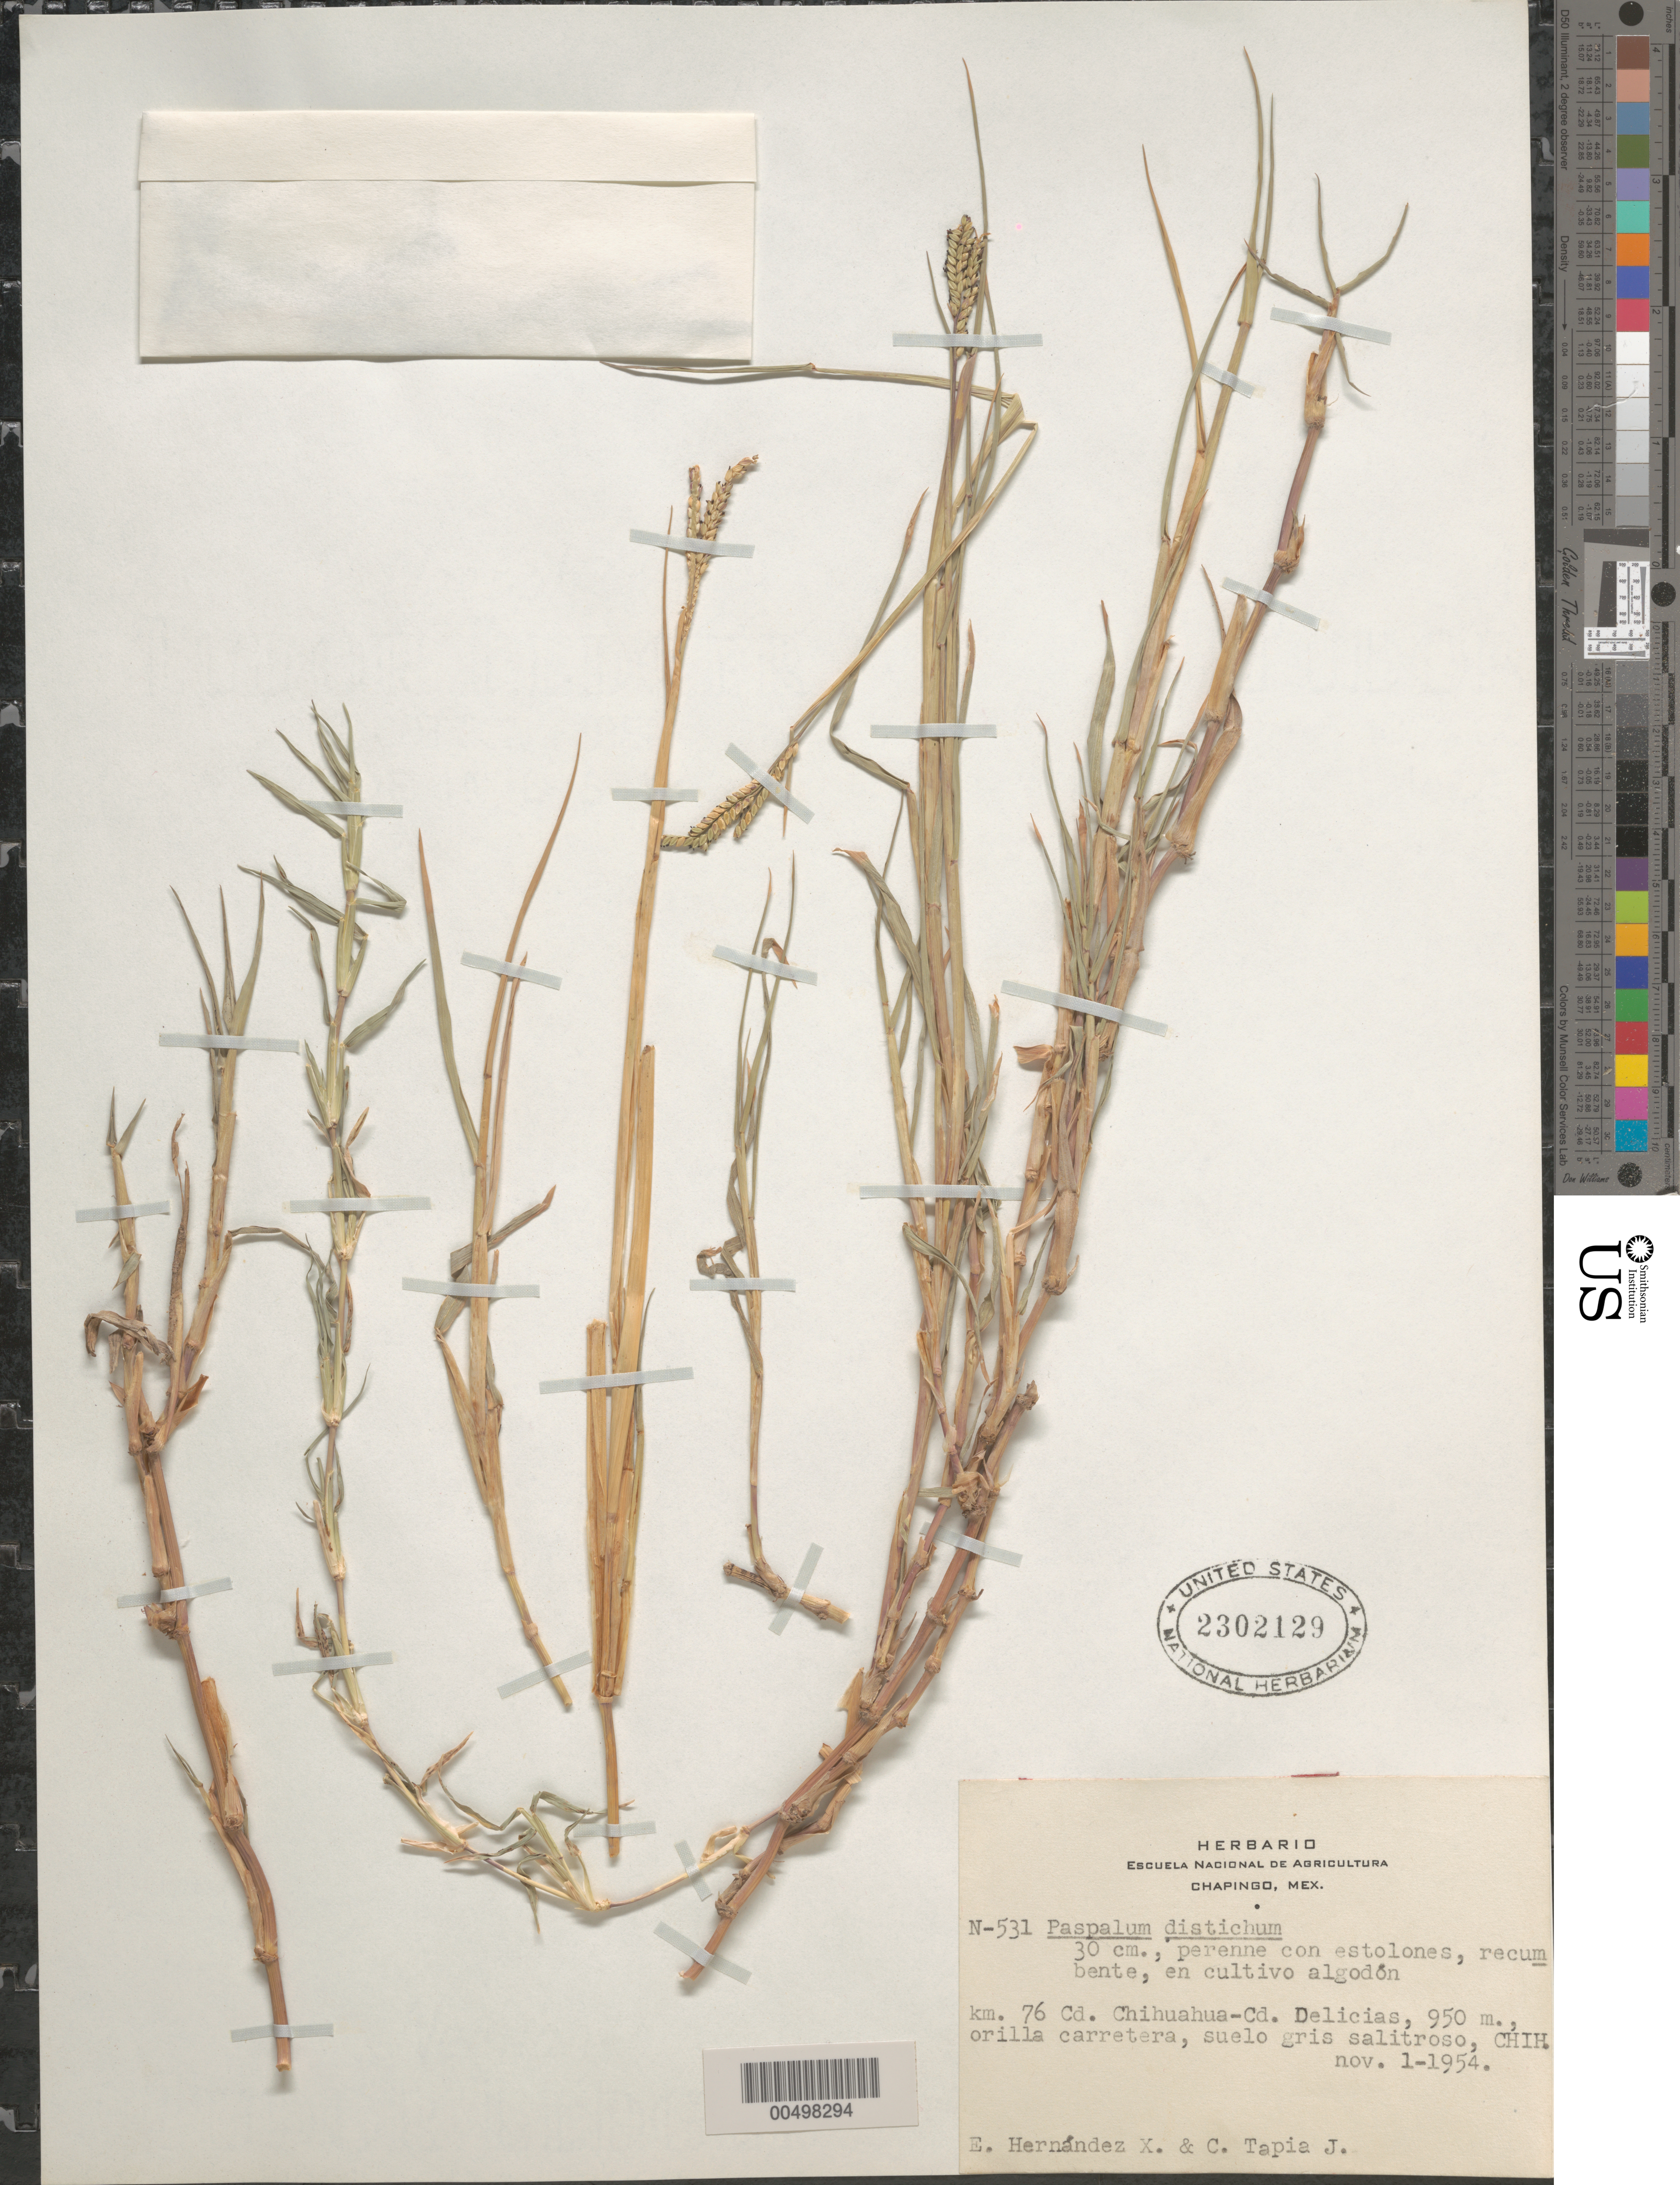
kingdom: Plantae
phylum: Tracheophyta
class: Liliopsida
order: Poales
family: Poaceae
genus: Paspalum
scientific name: Paspalum paspaloides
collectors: E. I. Hernández-X. & C. Tapia-J.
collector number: N-531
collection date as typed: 1 Nov 1954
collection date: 1954-11-01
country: Mexico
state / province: Chihuahua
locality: Km 76 Cd. Chihuahua-Cd. Delicias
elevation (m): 950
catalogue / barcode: US 2302129